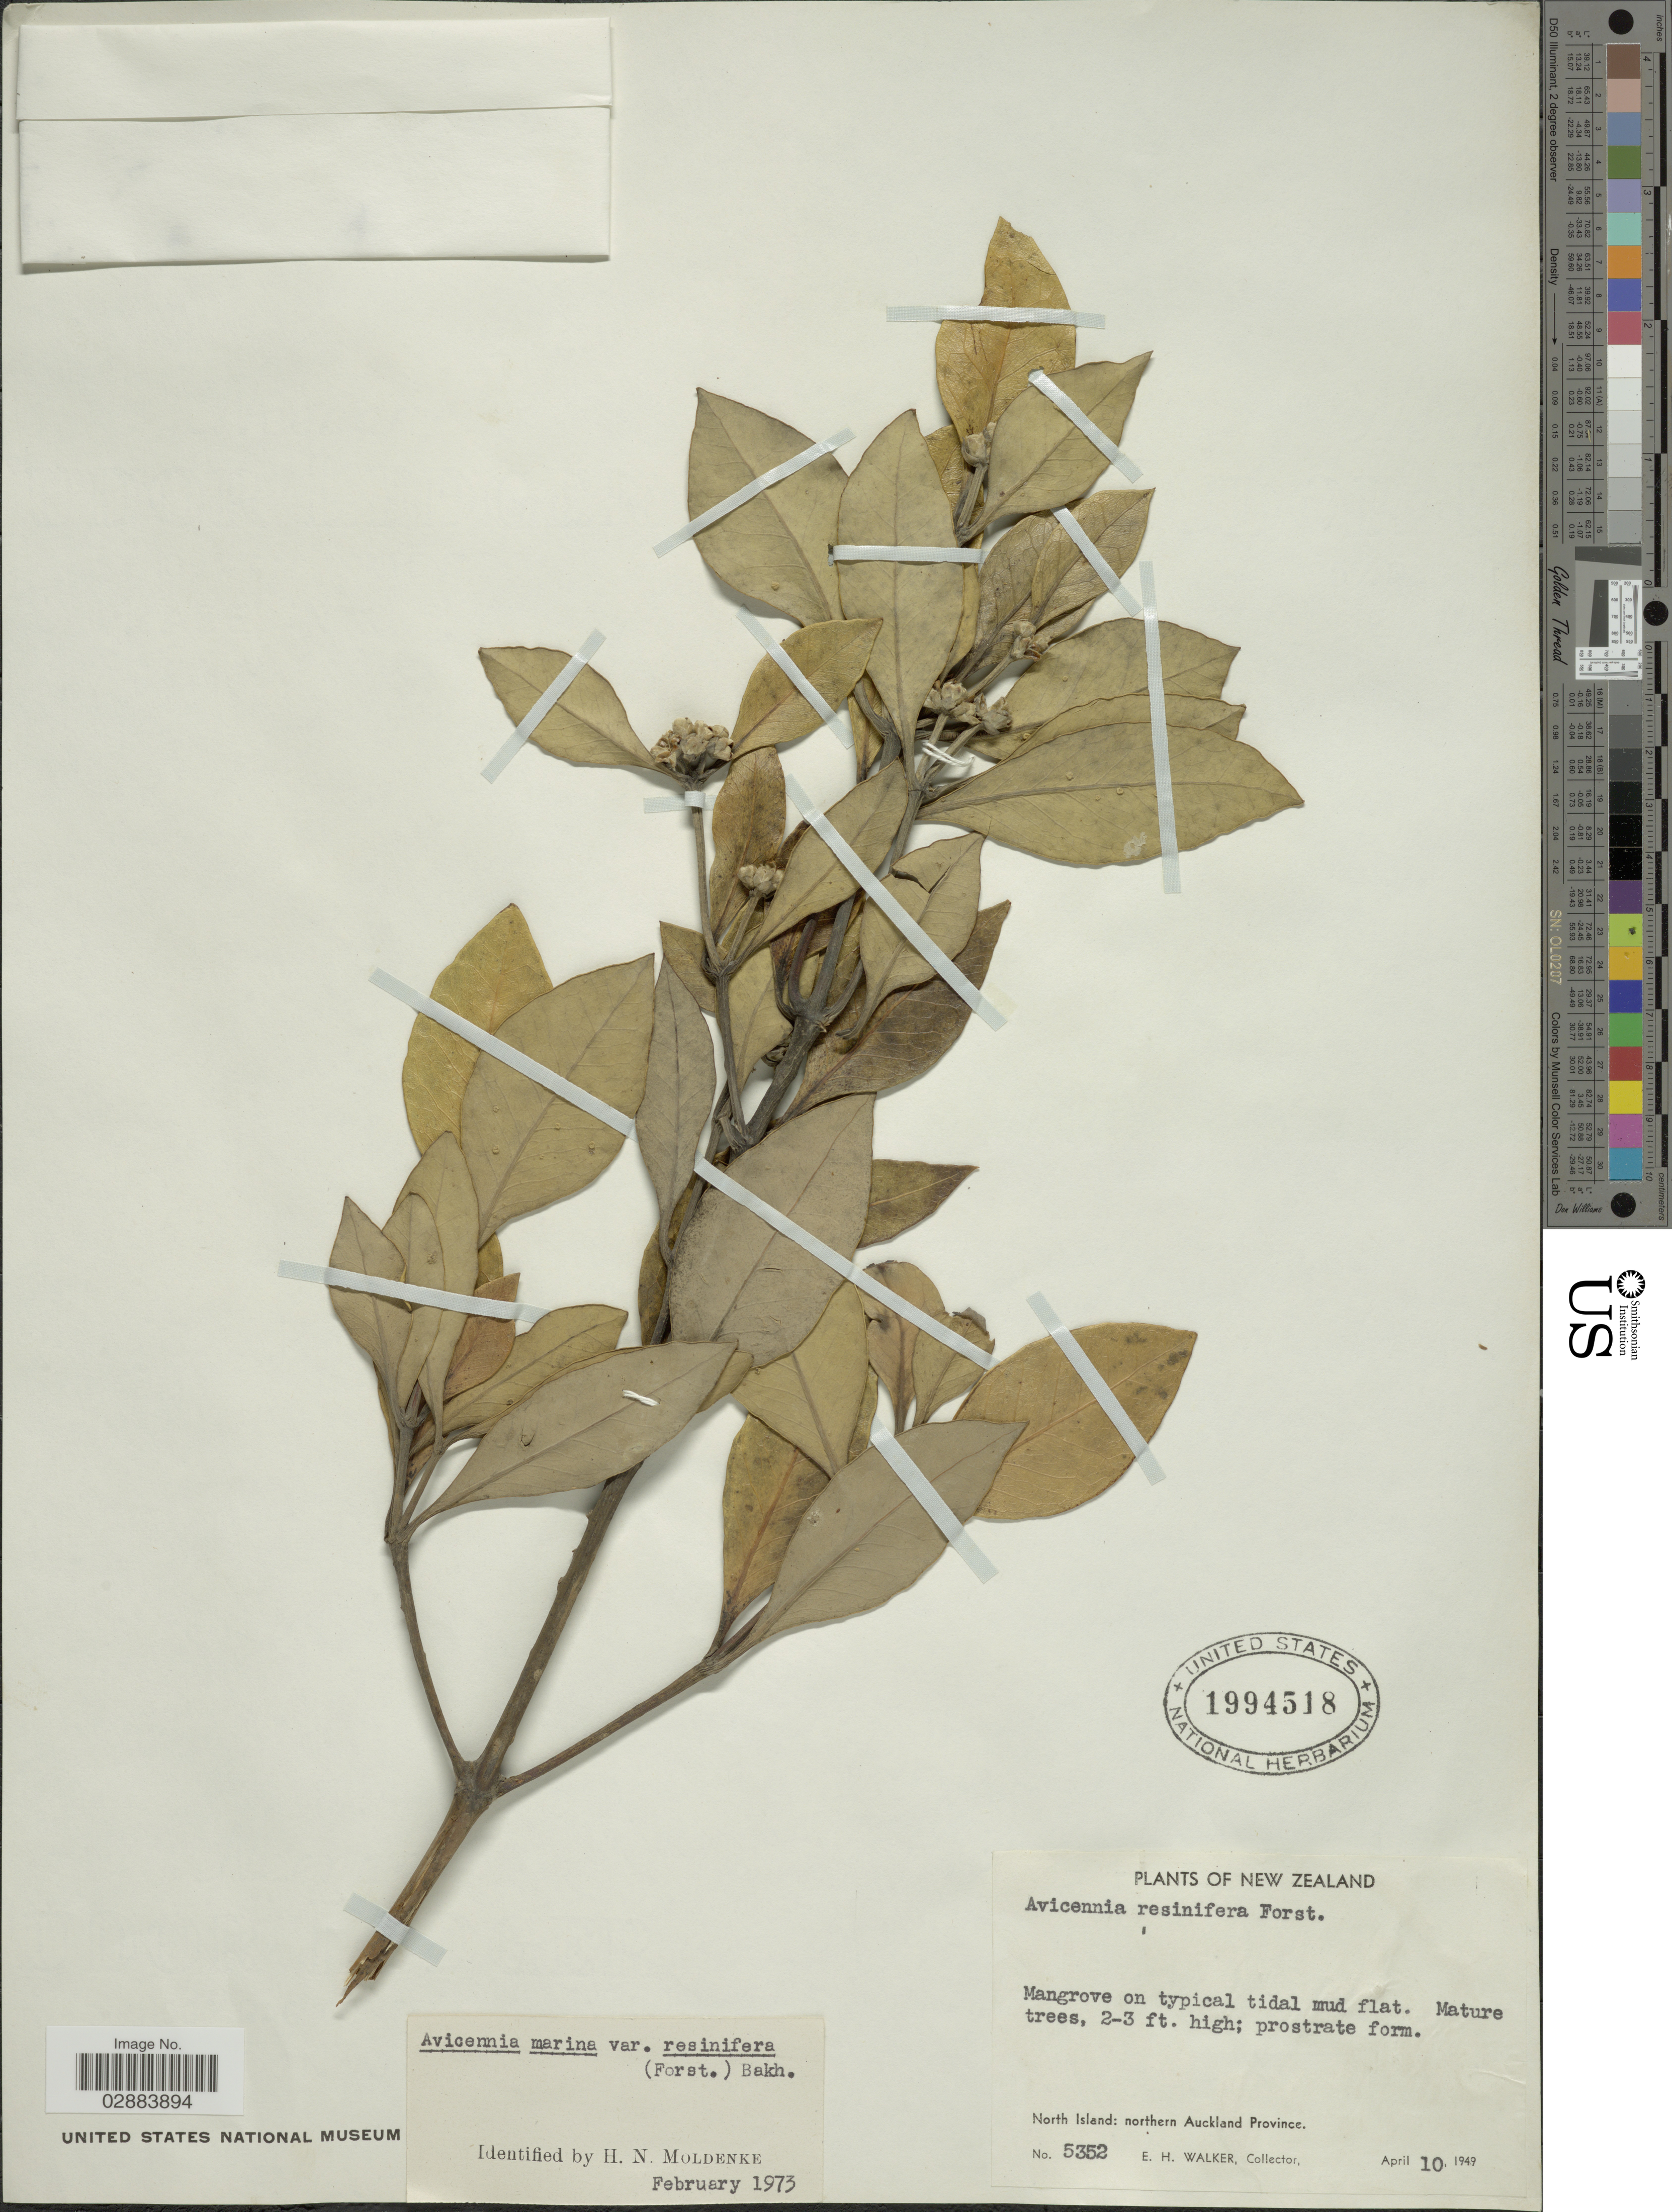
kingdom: Plantae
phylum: Tracheophyta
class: Magnoliopsida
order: Lamiales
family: Acanthaceae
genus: Avicennia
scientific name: Avicennia marina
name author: (Forssk.) Vierh.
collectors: E. H. Walker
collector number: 5352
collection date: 1949-04-10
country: New Zealand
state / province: Auckland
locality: North Island: northern Auckland Province.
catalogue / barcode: US 1994518